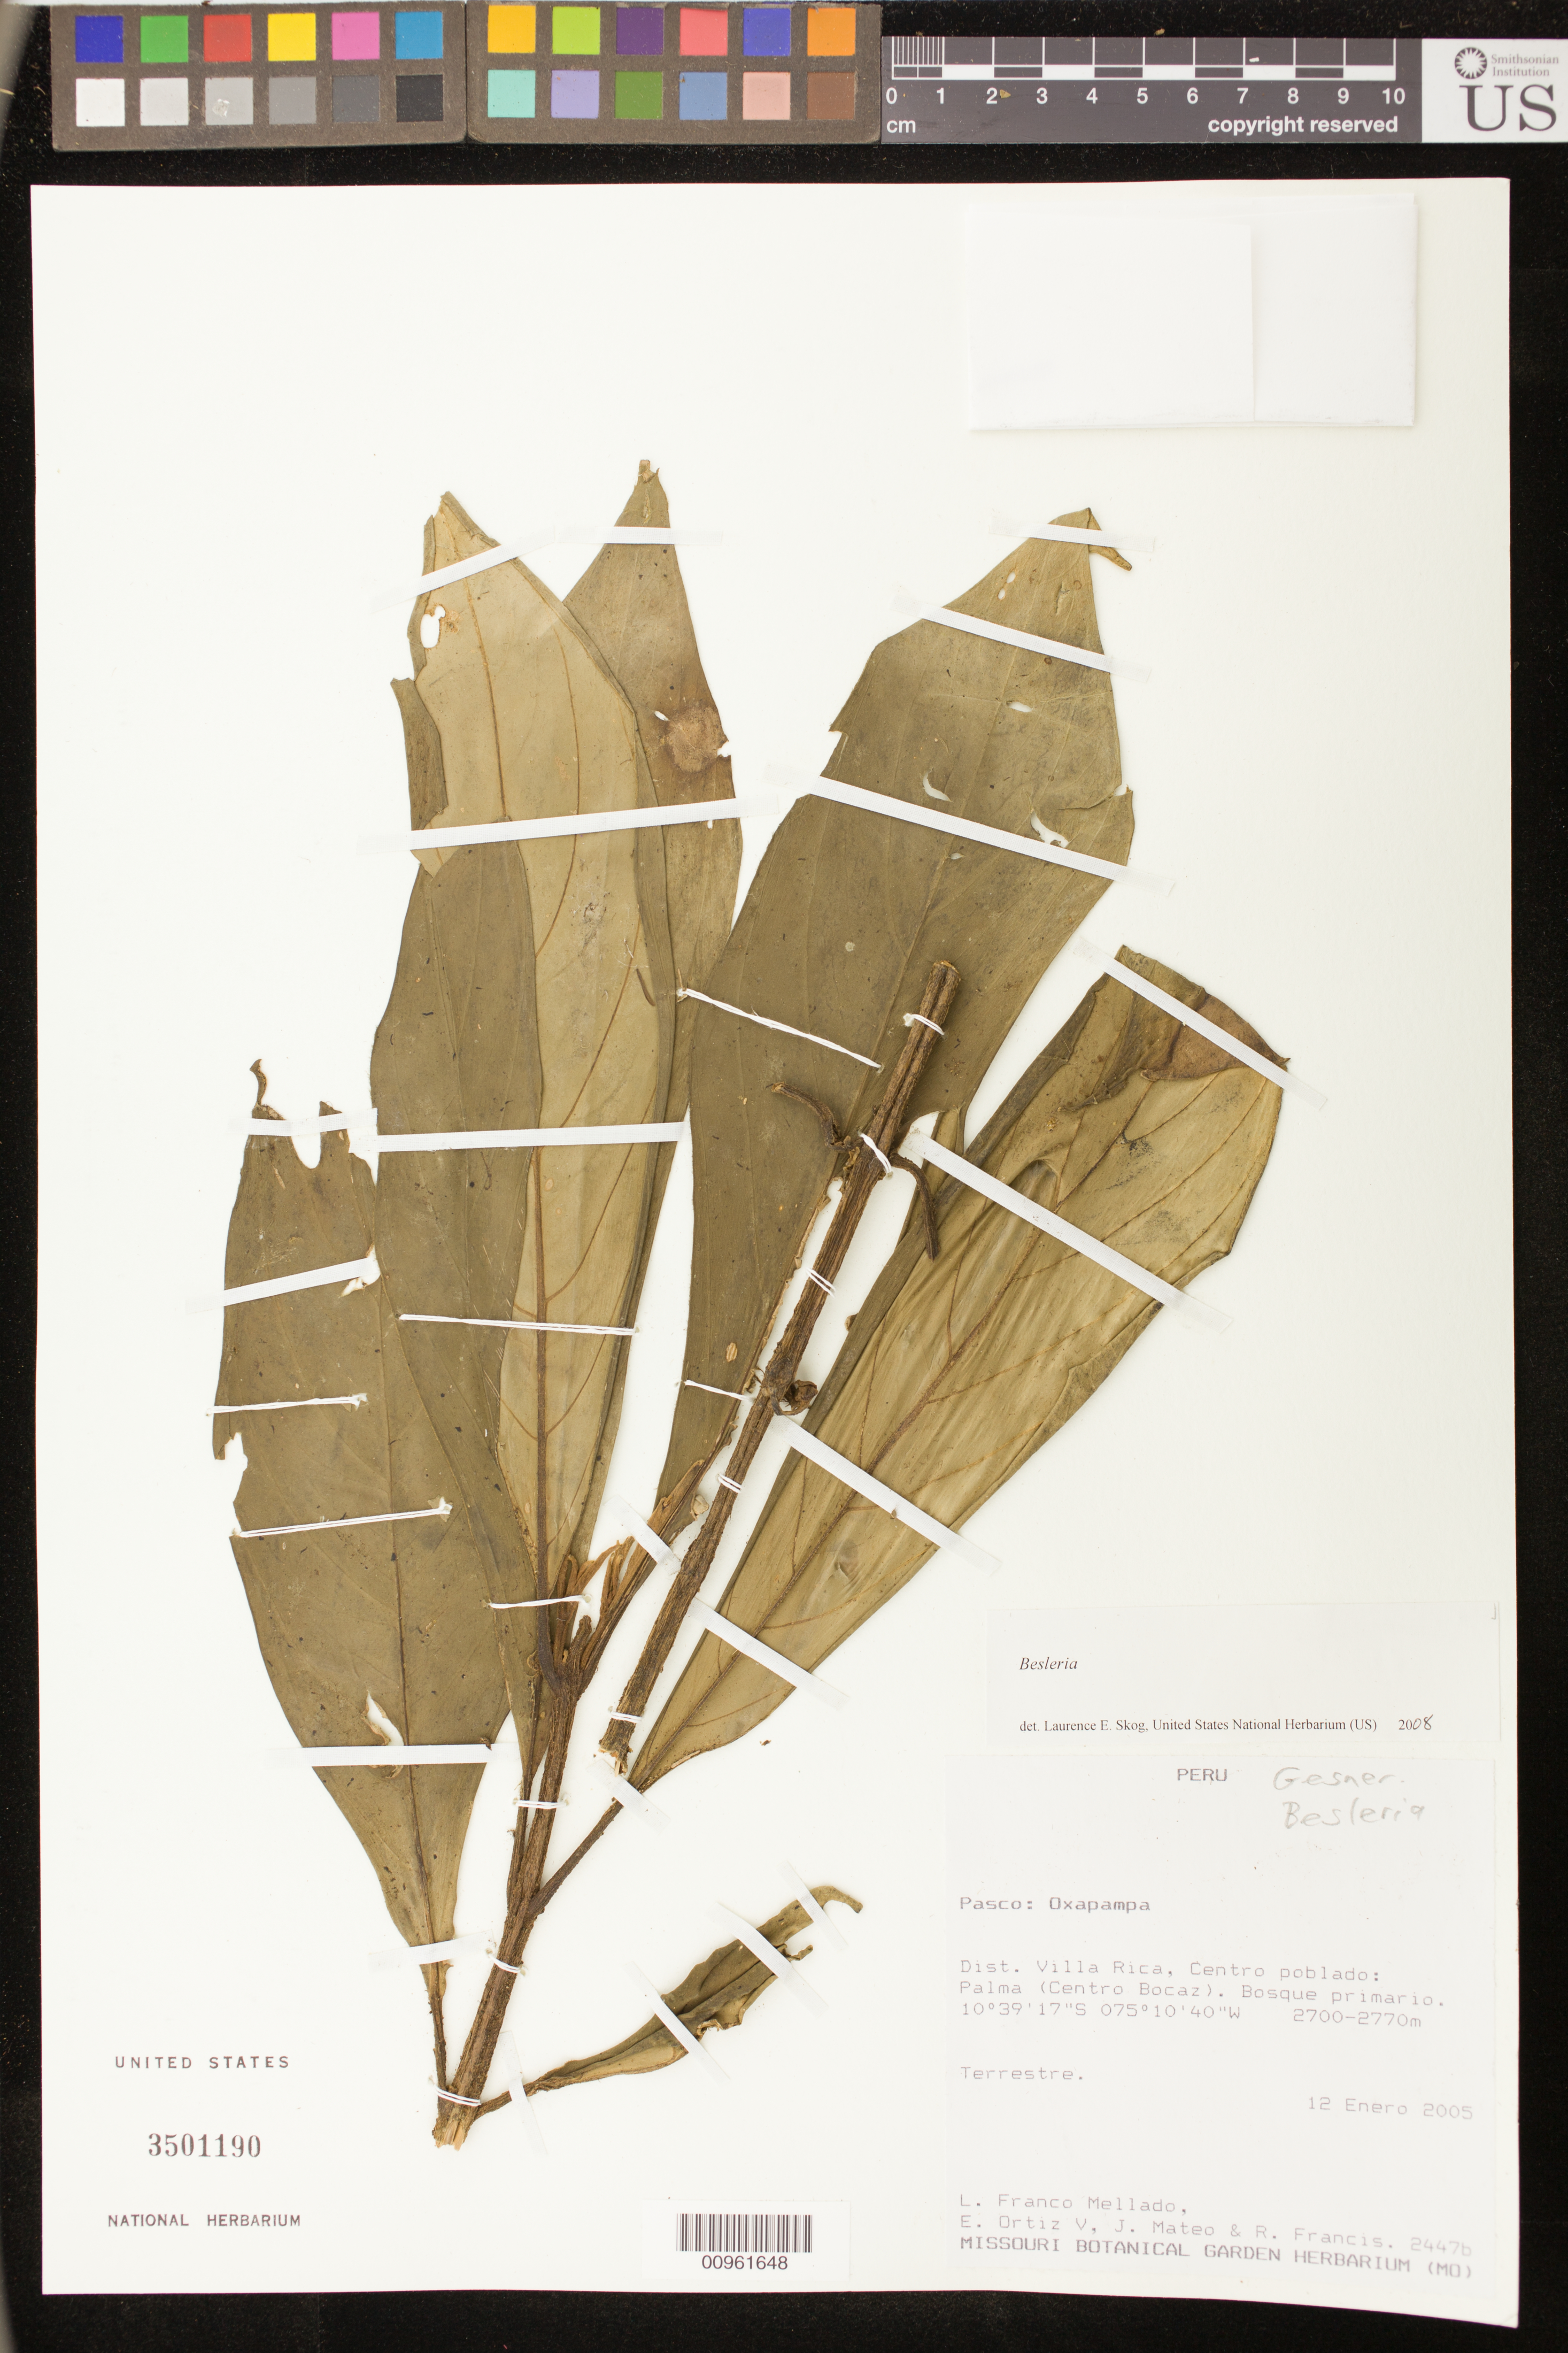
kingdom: Plantae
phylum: Tracheophyta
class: Magnoliopsida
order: Lamiales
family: Gesneriaceae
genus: Besleria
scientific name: Besleria sp.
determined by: Skog, Laurence E.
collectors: L. Franco Mellado & et al.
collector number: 2447 b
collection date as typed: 12 Jan 2005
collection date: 2005-01-12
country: Peru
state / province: Pasco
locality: Pasco: Oxapampa. Dist. Villa Rica, Centro poblado: Palma (Centro Bocaz)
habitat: Bosque primario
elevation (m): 2700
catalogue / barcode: US 3501190